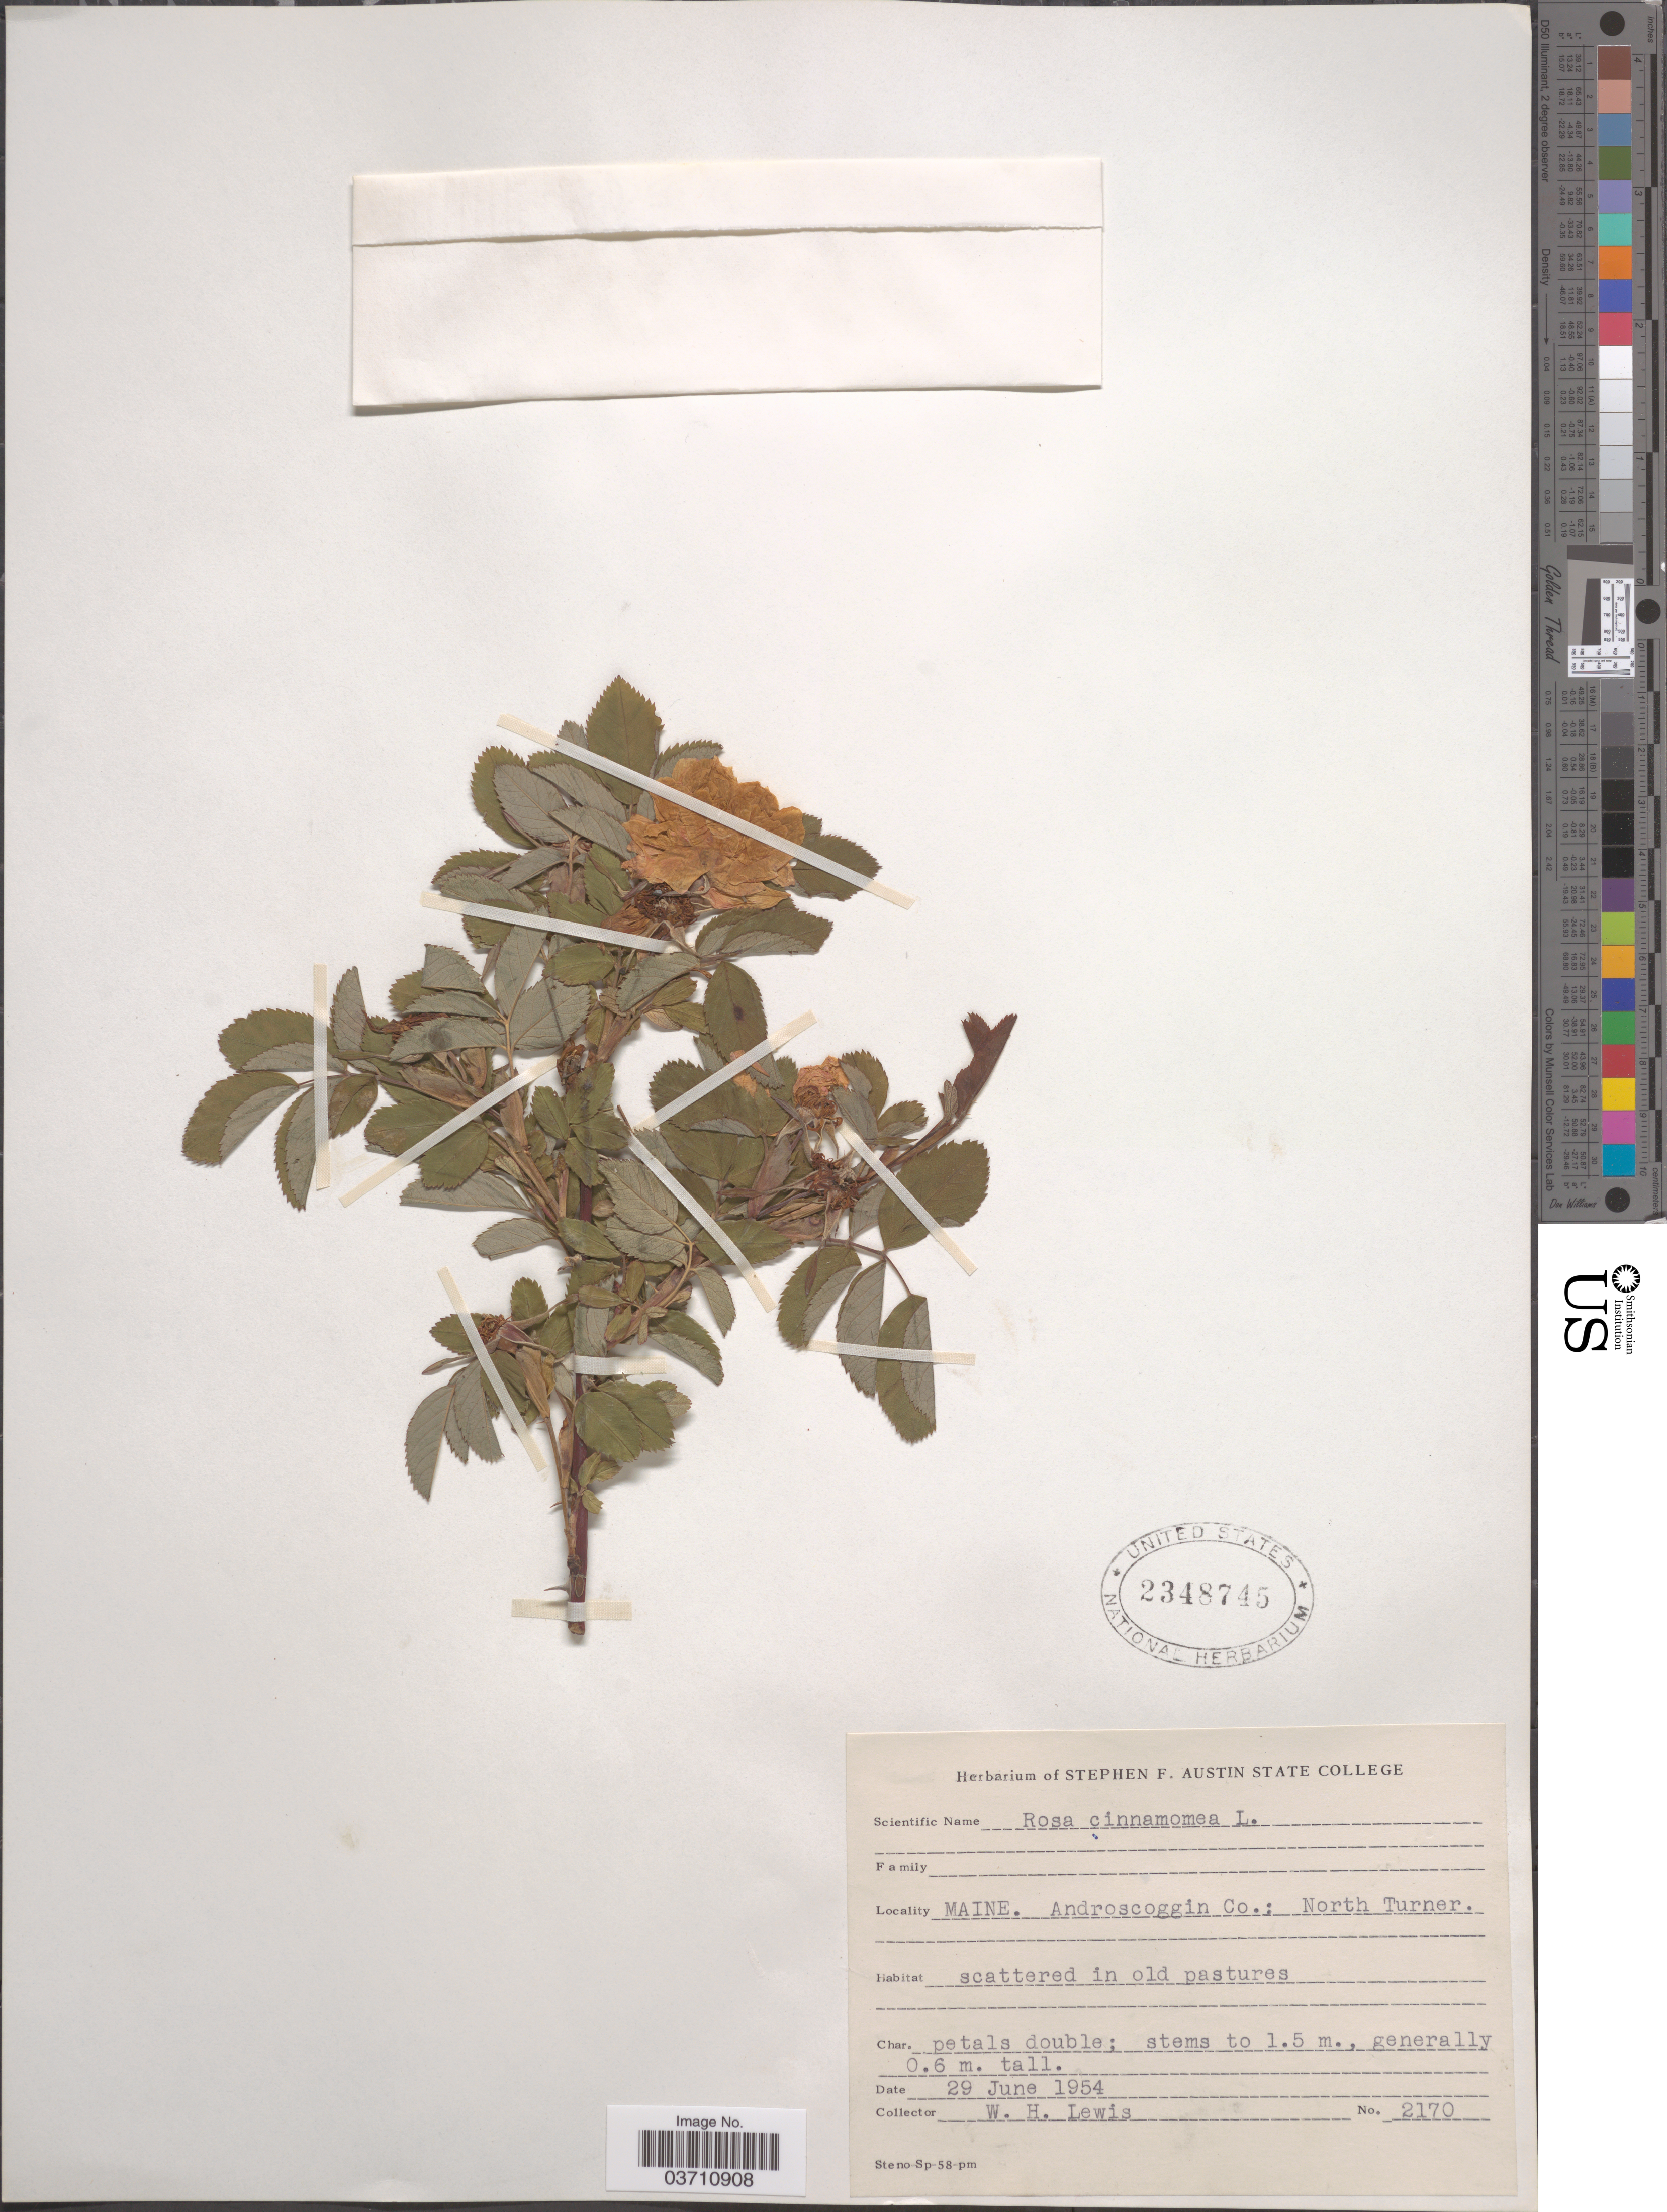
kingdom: Plantae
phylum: Tracheophyta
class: Magnoliopsida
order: Rosales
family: Rosaceae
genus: Rosa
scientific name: Rosa cinnamomea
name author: L.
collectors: W. H. Lewis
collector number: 2170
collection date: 1954-06-29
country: United States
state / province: Maine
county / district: Androscoggin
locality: Androscoggin Co.: North Turner.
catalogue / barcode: US 2348745